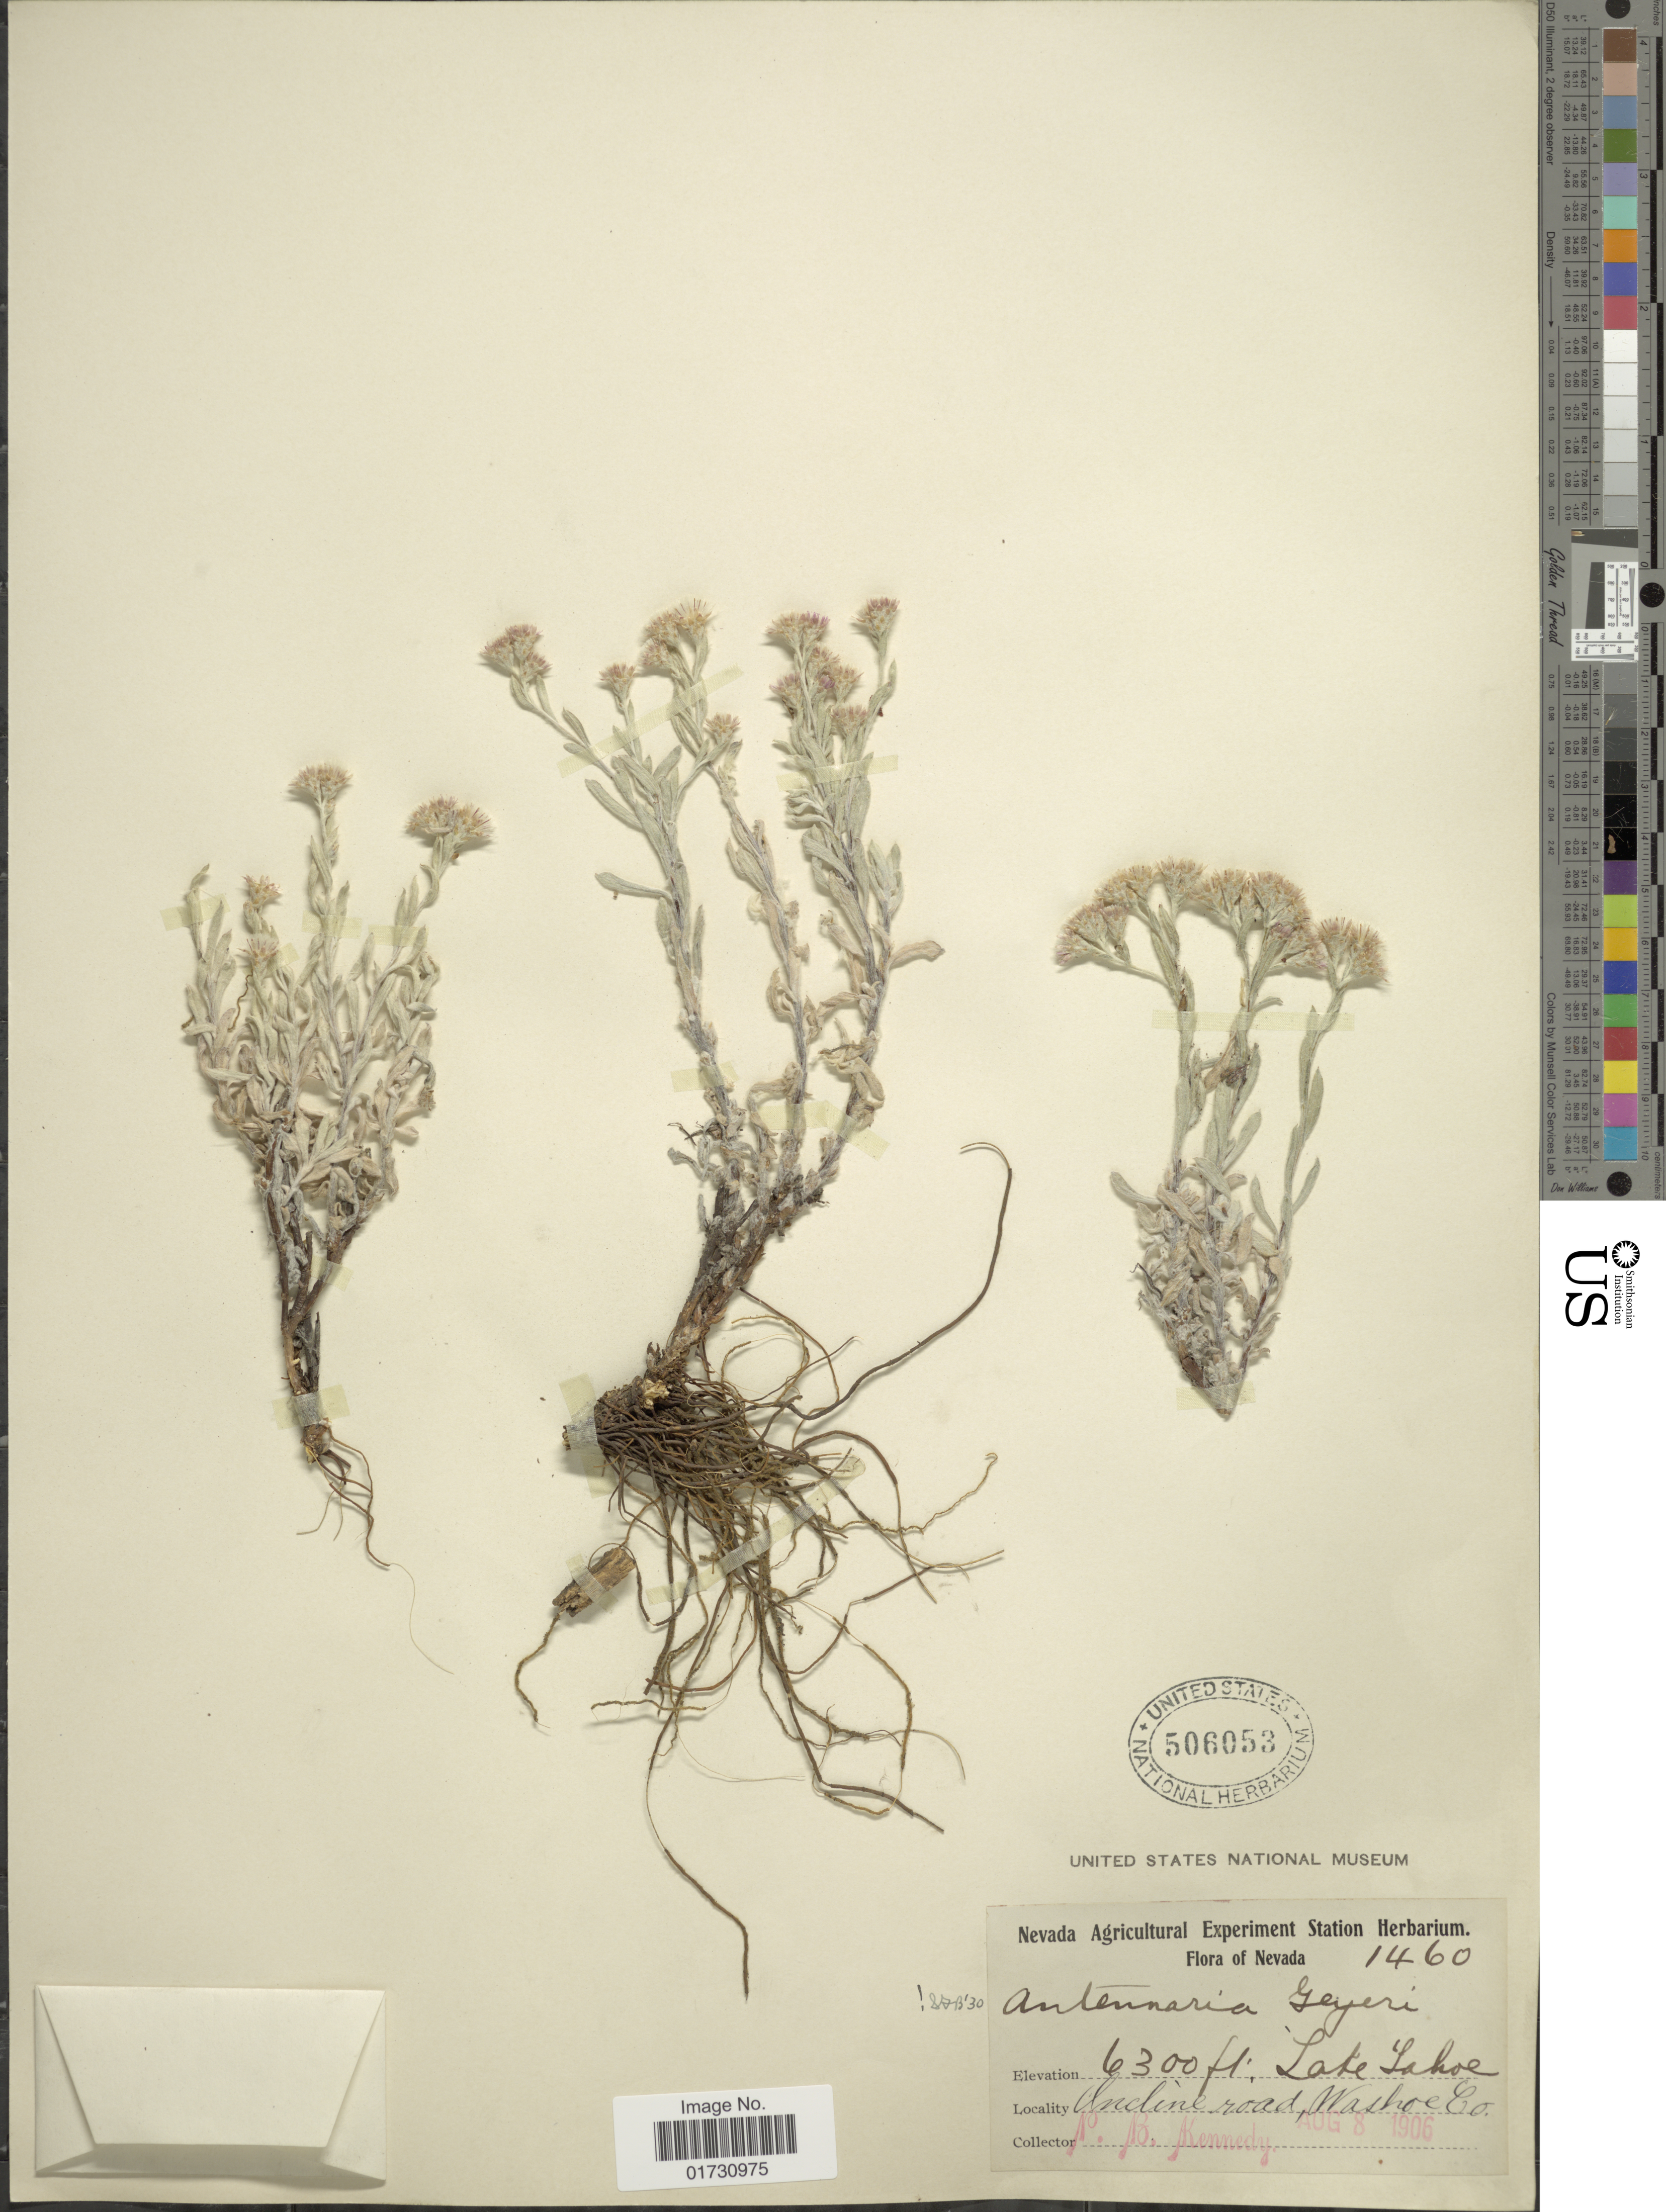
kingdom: Plantae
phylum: Tracheophyta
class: Magnoliopsida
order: Asterales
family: Asteraceae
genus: Antennaria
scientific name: Antennaria geyeri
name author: A. Gray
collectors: N. Kennedy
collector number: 1460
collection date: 1906-08-08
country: United States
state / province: Nevada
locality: Lake Tahoem Washoe Co;.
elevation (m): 1920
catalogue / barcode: US 506053